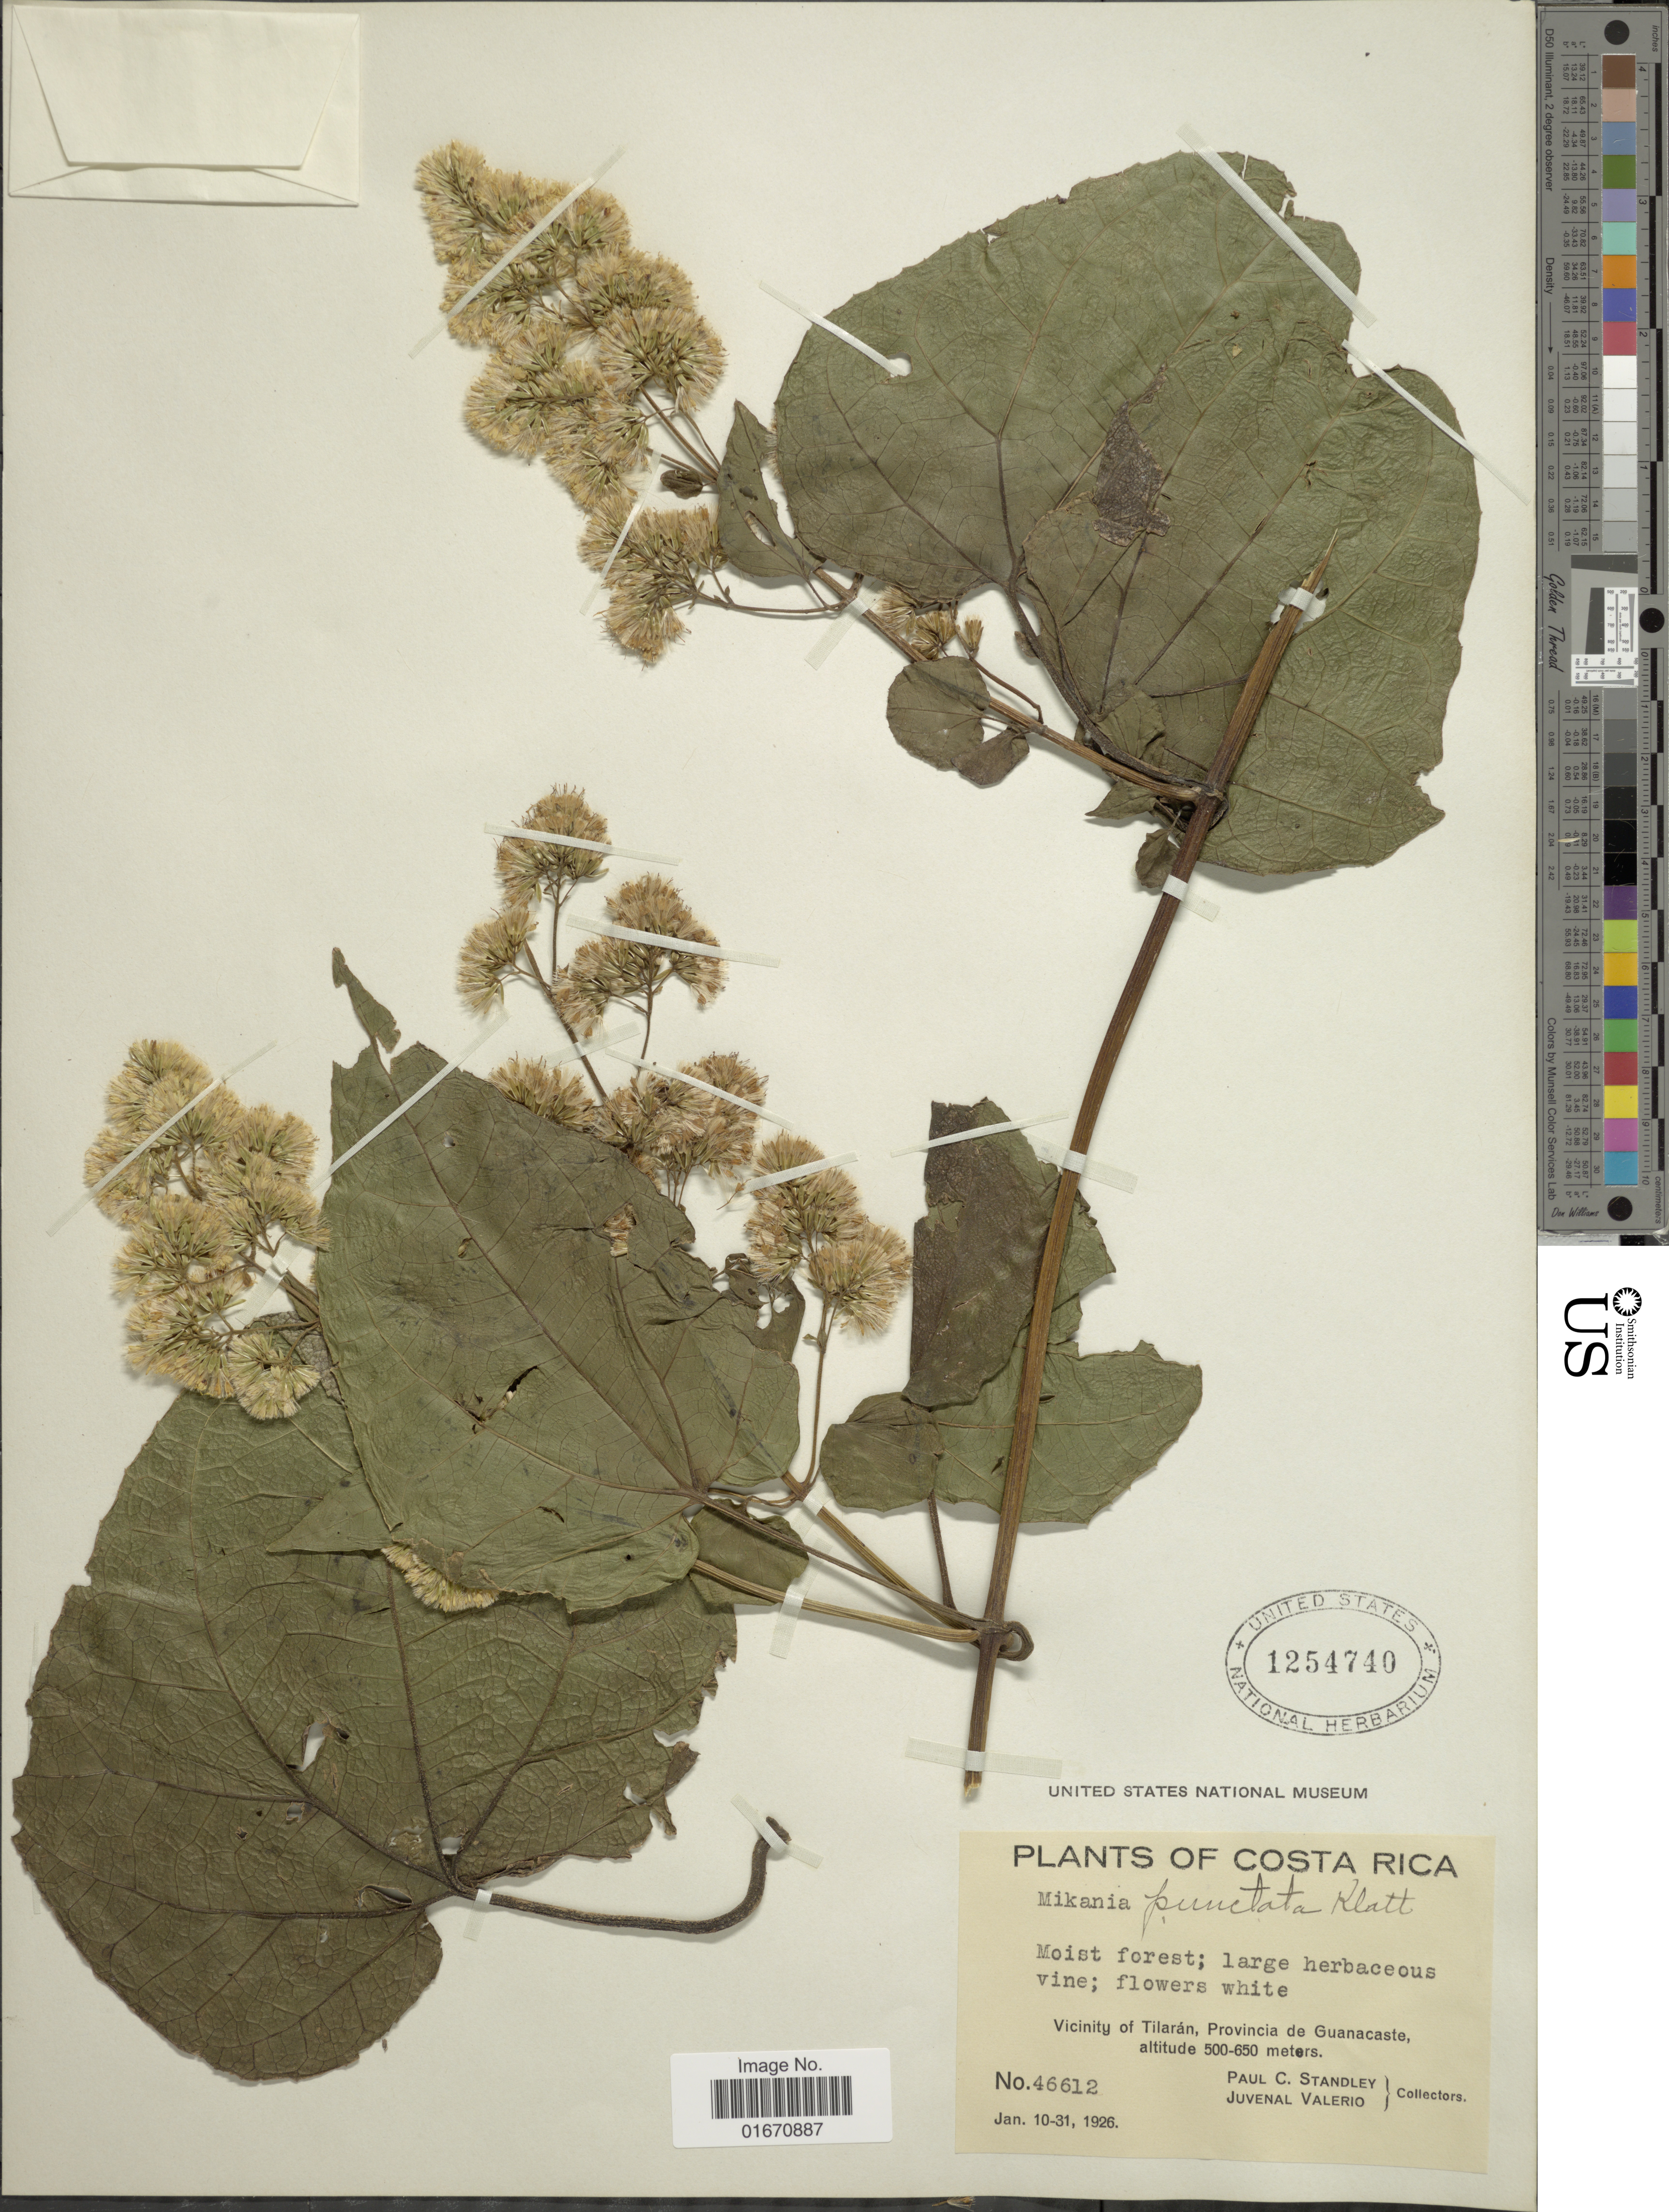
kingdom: Plantae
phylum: Tracheophyta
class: Magnoliopsida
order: Asterales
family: Asteraceae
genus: Mikania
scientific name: Mikania vitifolia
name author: DC.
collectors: P. C. Standley & J. Valerio R.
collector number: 46612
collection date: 1926-01-10/1926-01-31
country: Costa Rica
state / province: Guanacaste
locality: Vicinity of Tilaran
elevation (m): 500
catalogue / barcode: US 1254740